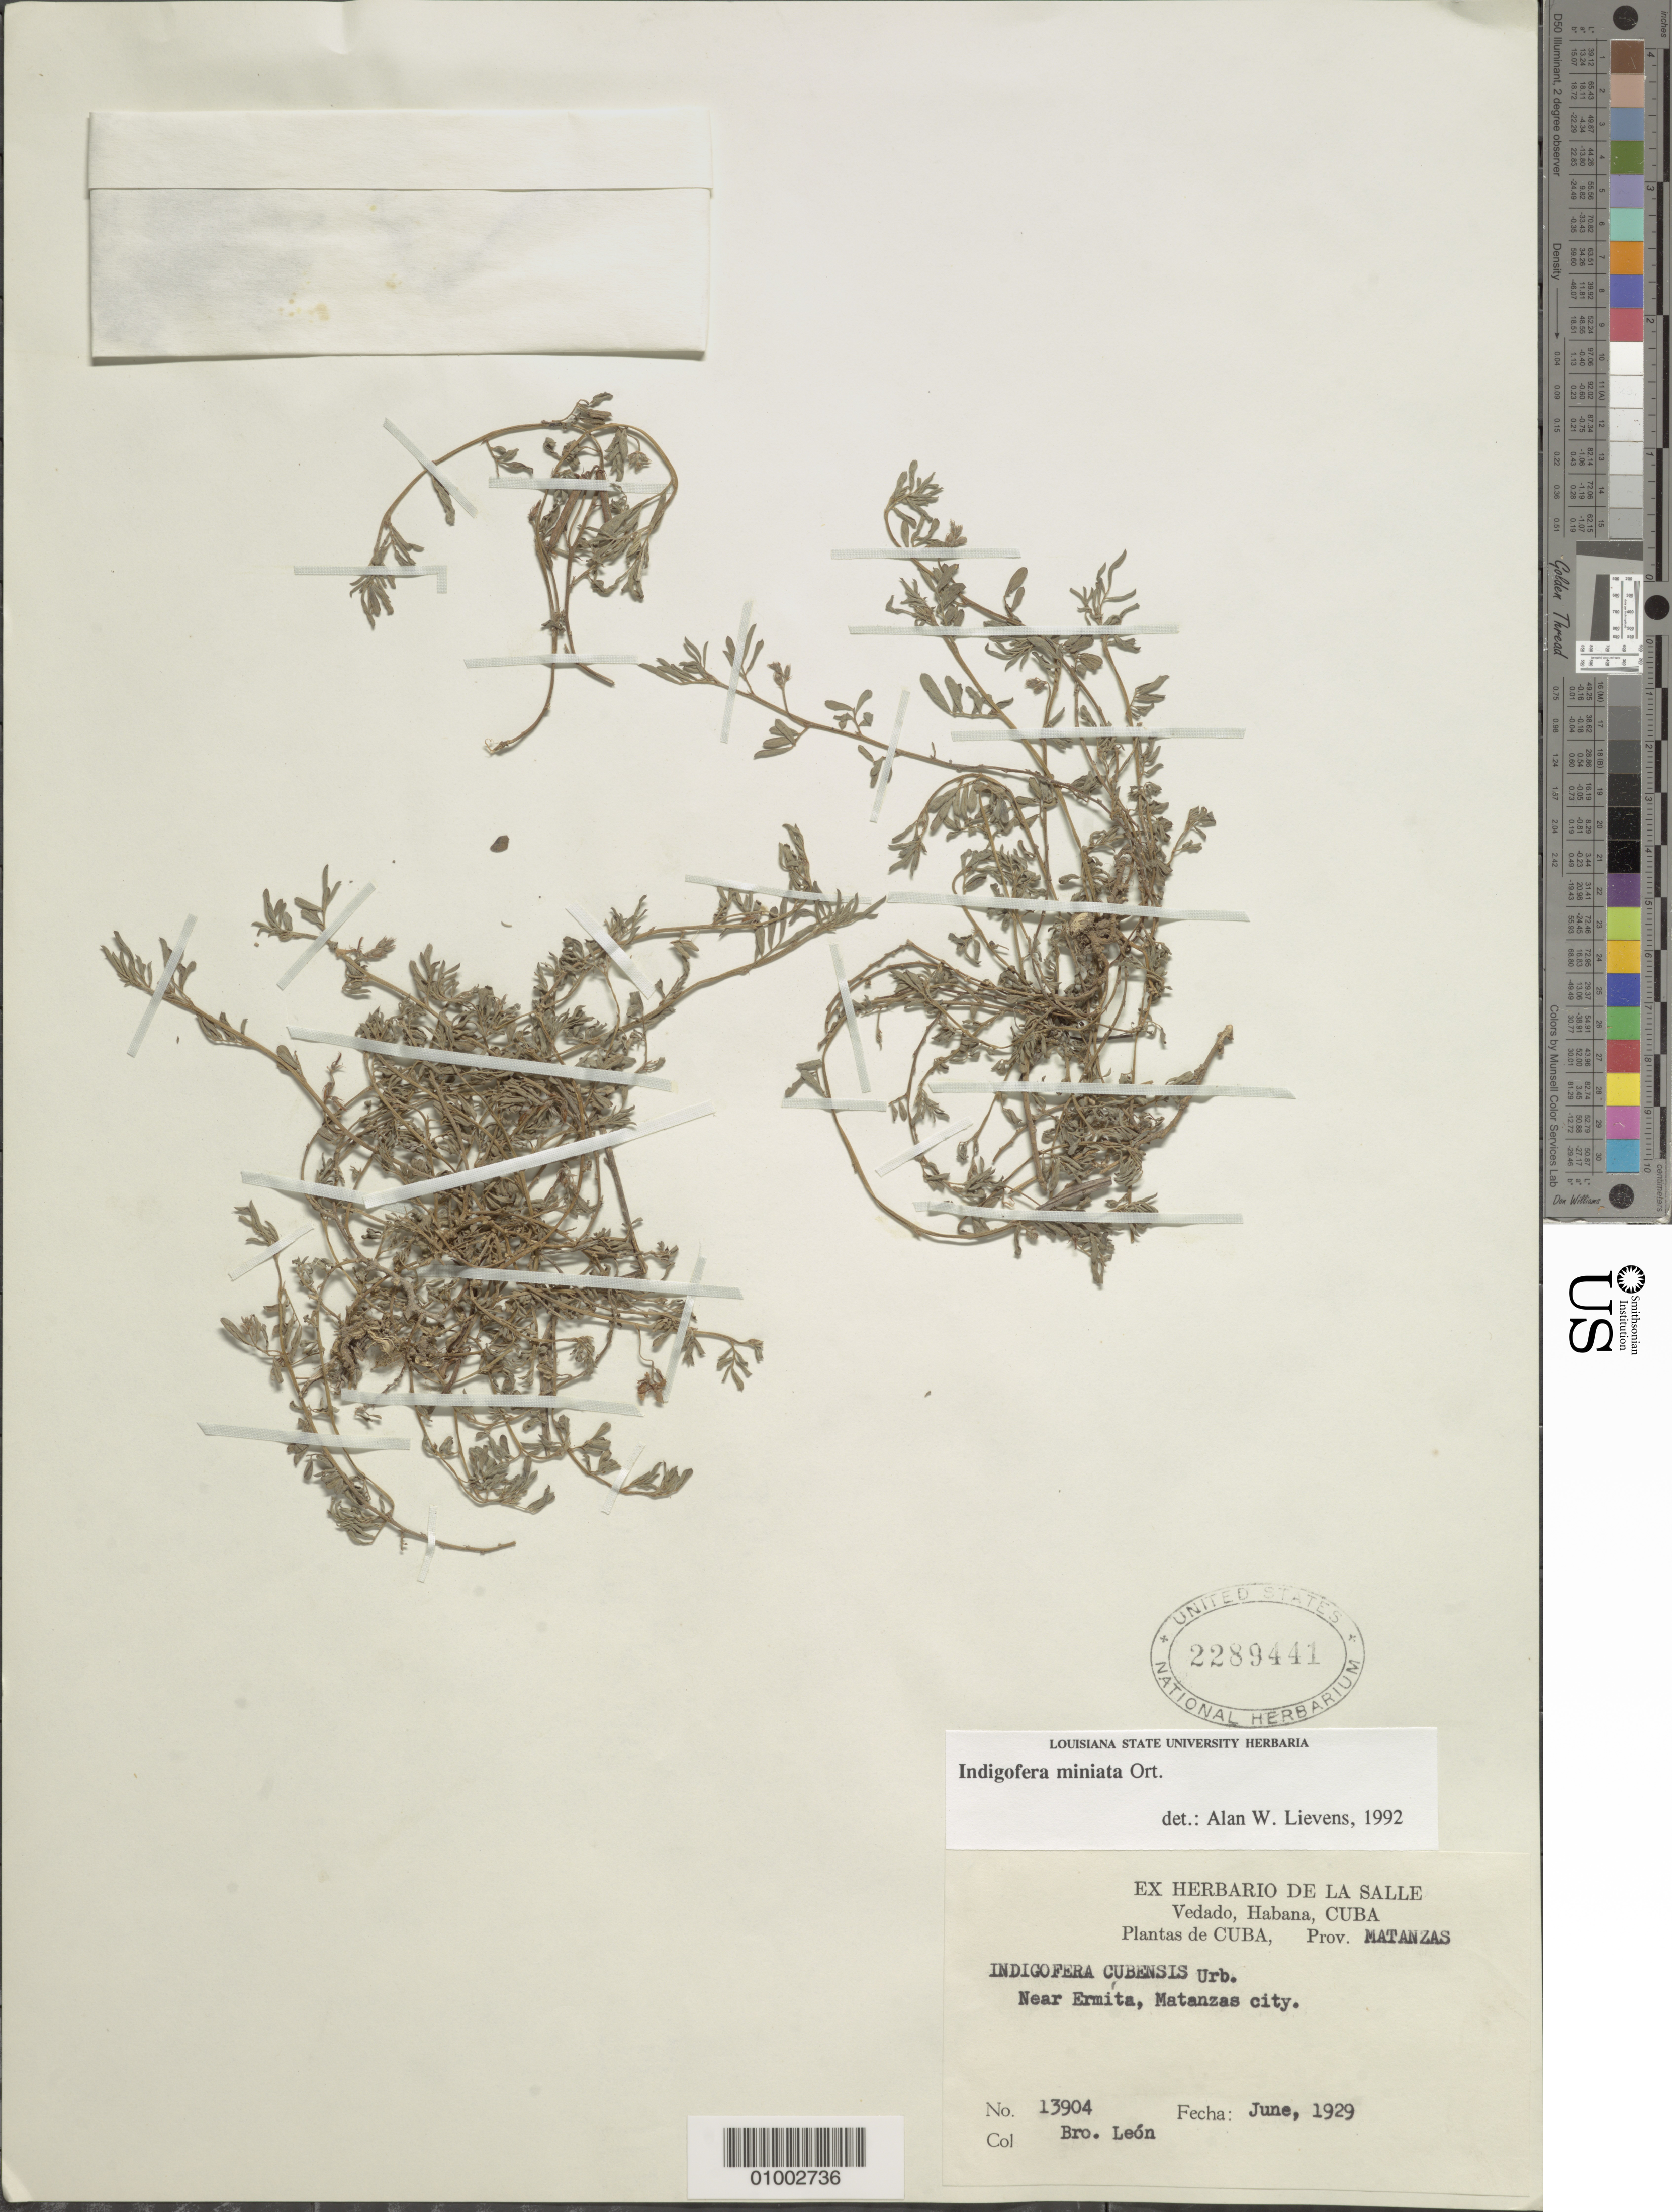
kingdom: Plantae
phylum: Tracheophyta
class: Magnoliopsida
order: Fabales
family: Fabaceae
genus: Indigofera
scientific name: Indigofera miniata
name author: Orteg.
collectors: Bro. León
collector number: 13904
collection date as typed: Jun 1929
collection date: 1929-06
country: Cuba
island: Cuba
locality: Near Ermita, Matanzas city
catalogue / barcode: US 2289441